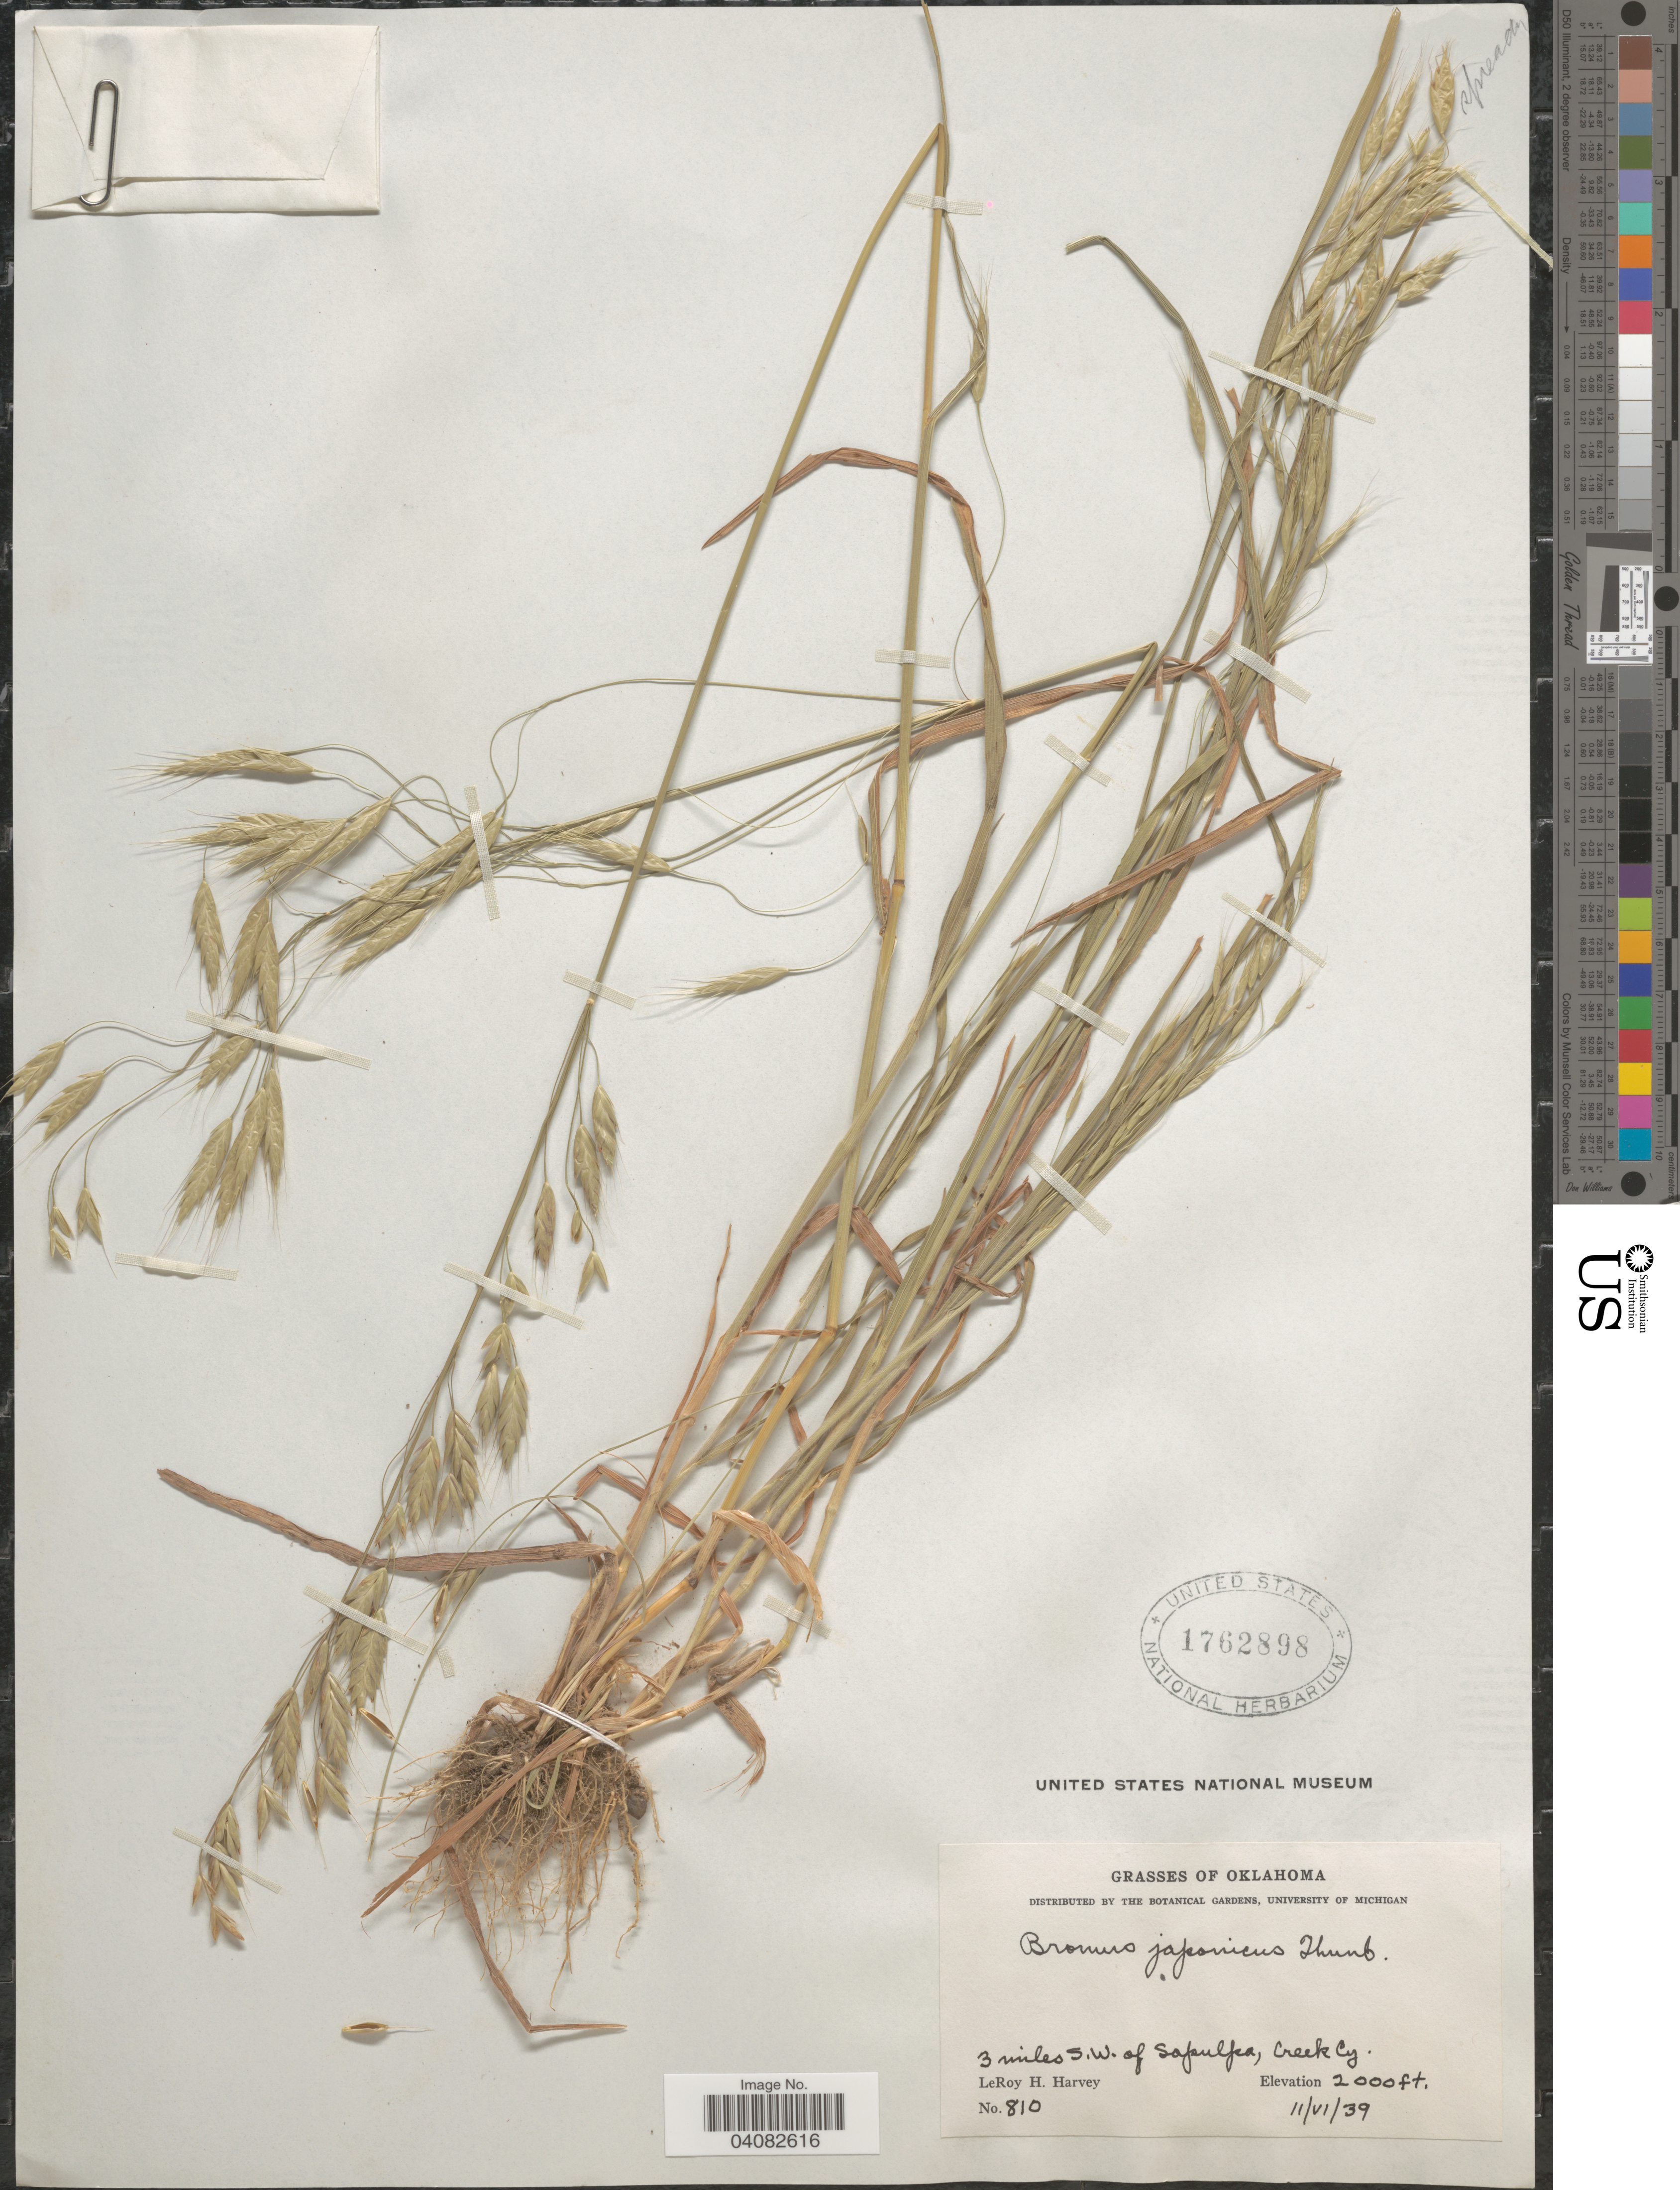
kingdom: Plantae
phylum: Tracheophyta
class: Liliopsida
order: Poales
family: Poaceae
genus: Bromus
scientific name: Bromus japonicus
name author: Houtt.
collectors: L. H. Harvey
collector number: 810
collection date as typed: Transcribed d/m/y: 11/6/39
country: United States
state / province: Oklahoma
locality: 3 miles S.W. of Sapulpa, Creek Cy.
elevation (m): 610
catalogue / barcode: US 1762898